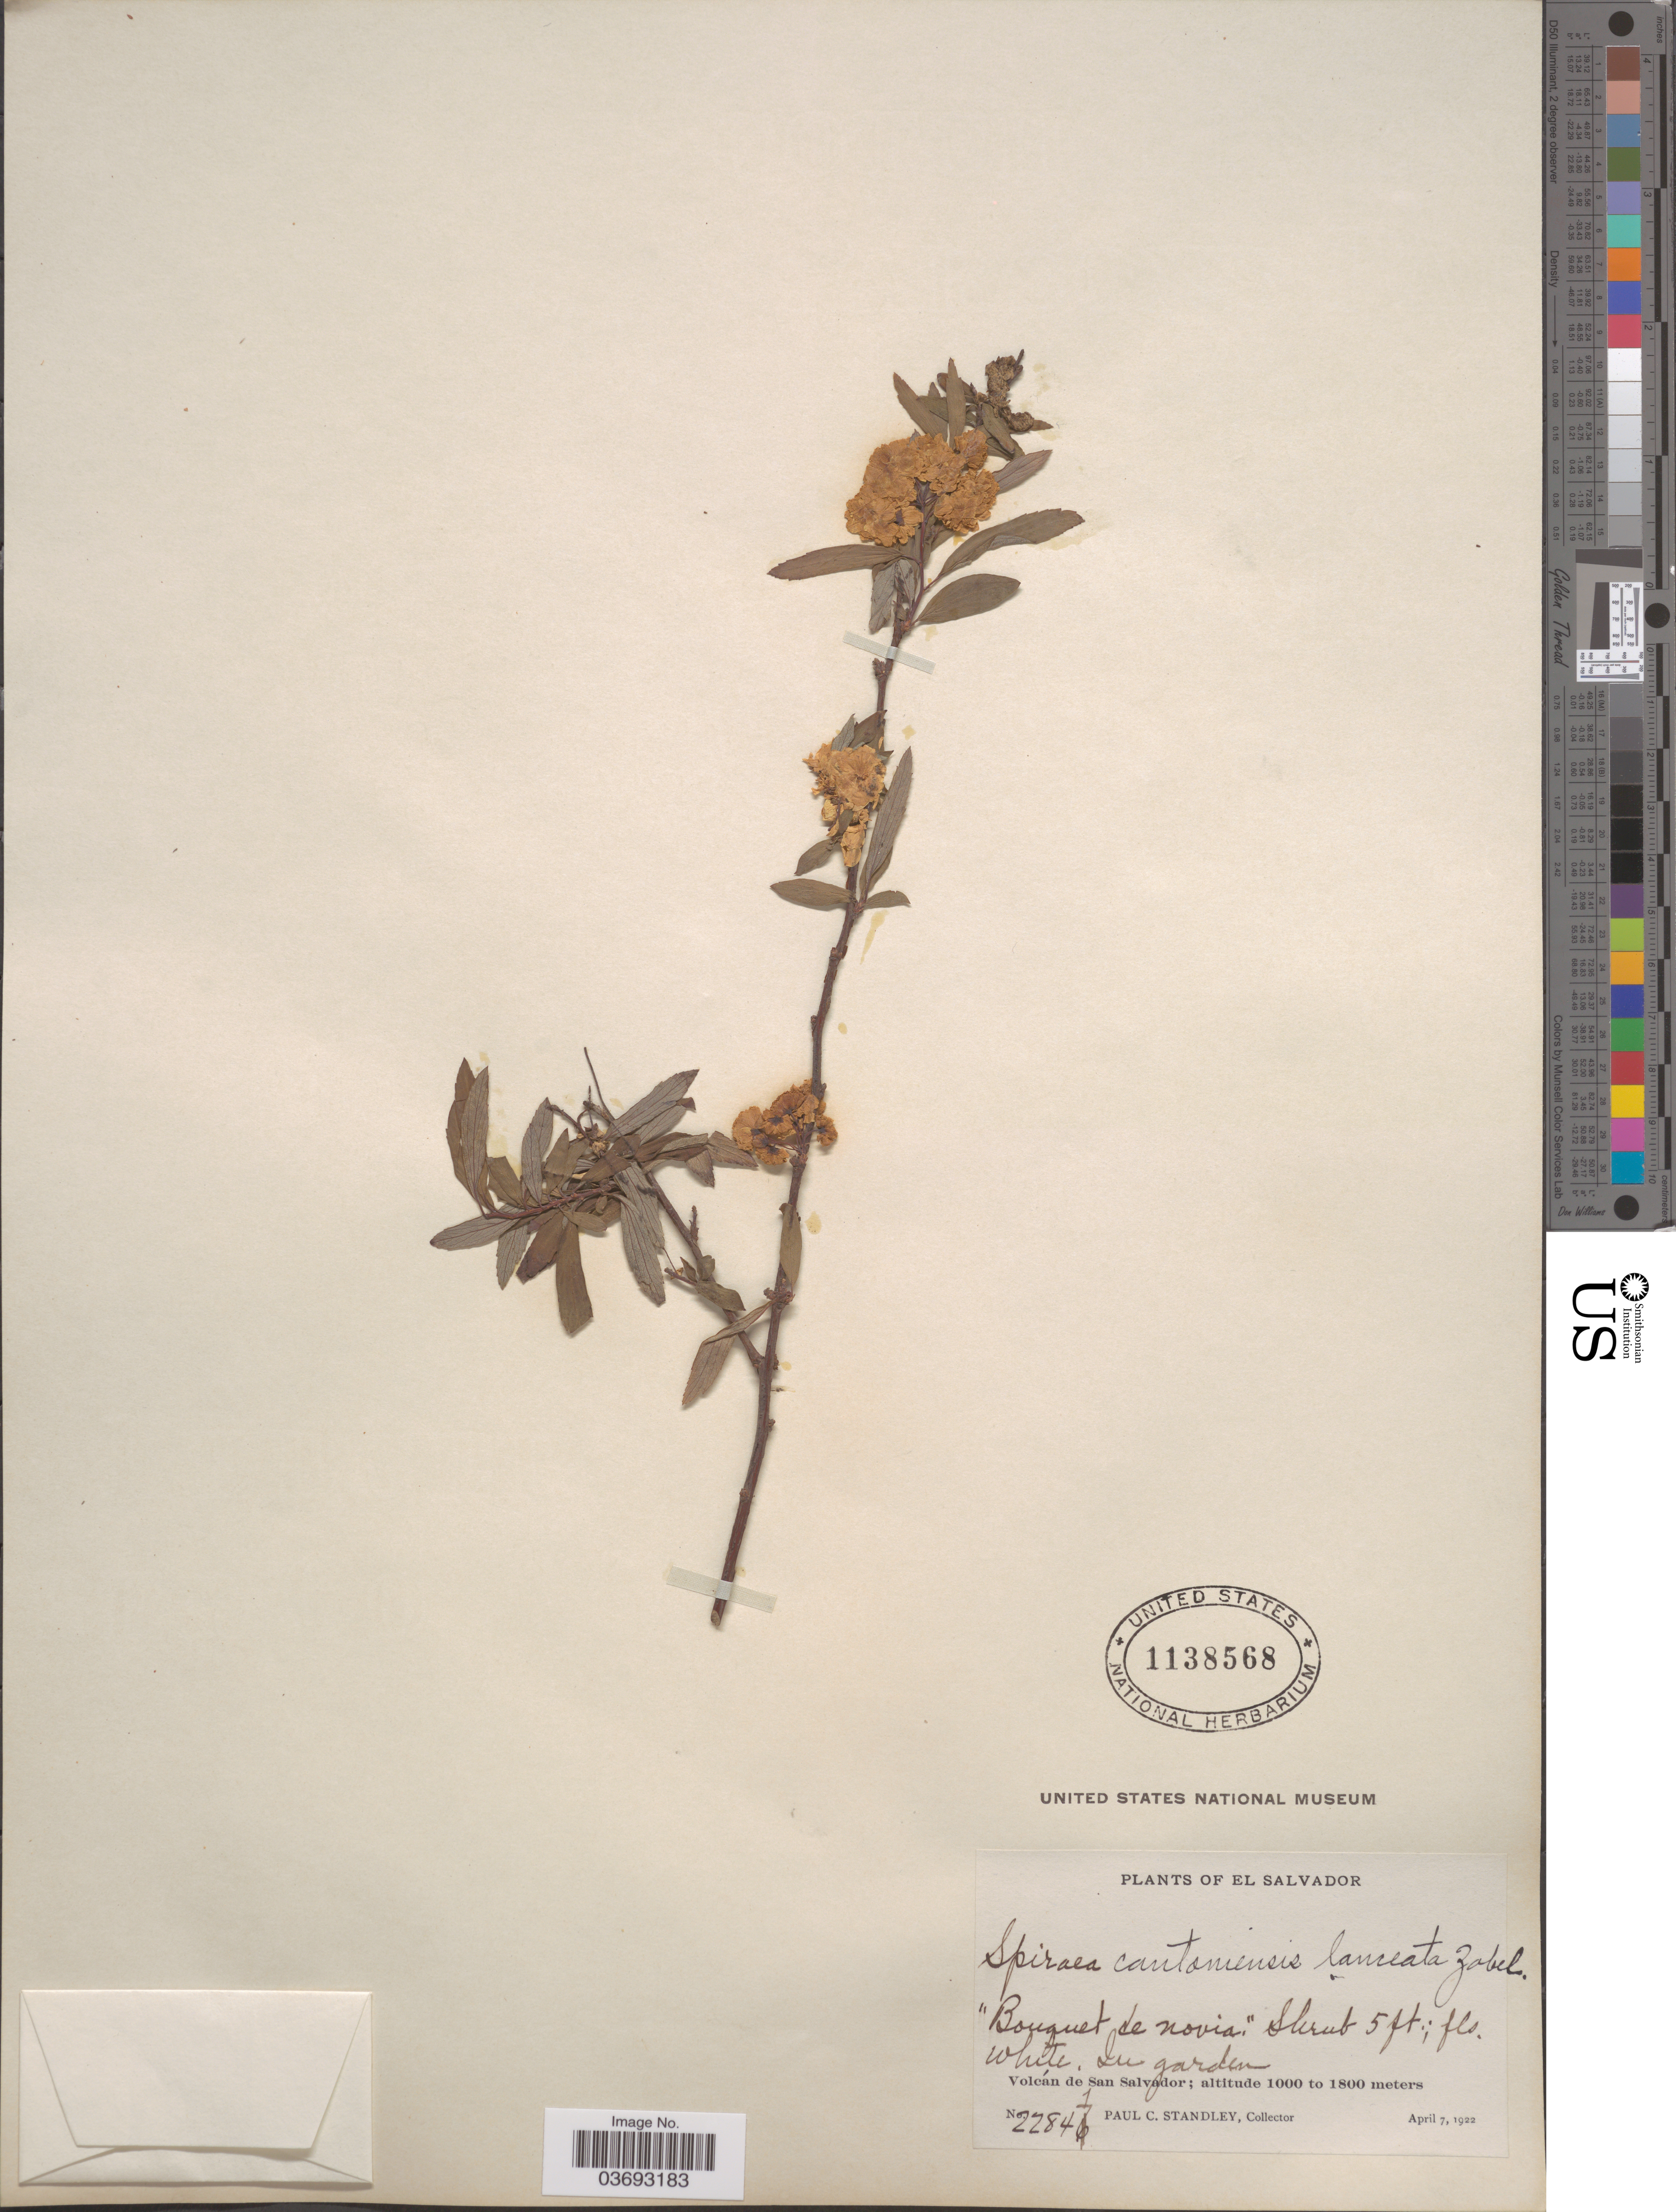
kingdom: Plantae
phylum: Tracheophyta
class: Magnoliopsida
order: Rosales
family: Rosaceae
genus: Spiraea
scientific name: Spiraea cantoniensis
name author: Lour.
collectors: P. C. Standley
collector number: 22841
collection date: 1922-04-07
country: El Salvador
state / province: San Salvador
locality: In garden. Volcán de San Salvador.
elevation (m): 1000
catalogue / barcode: US 1138568